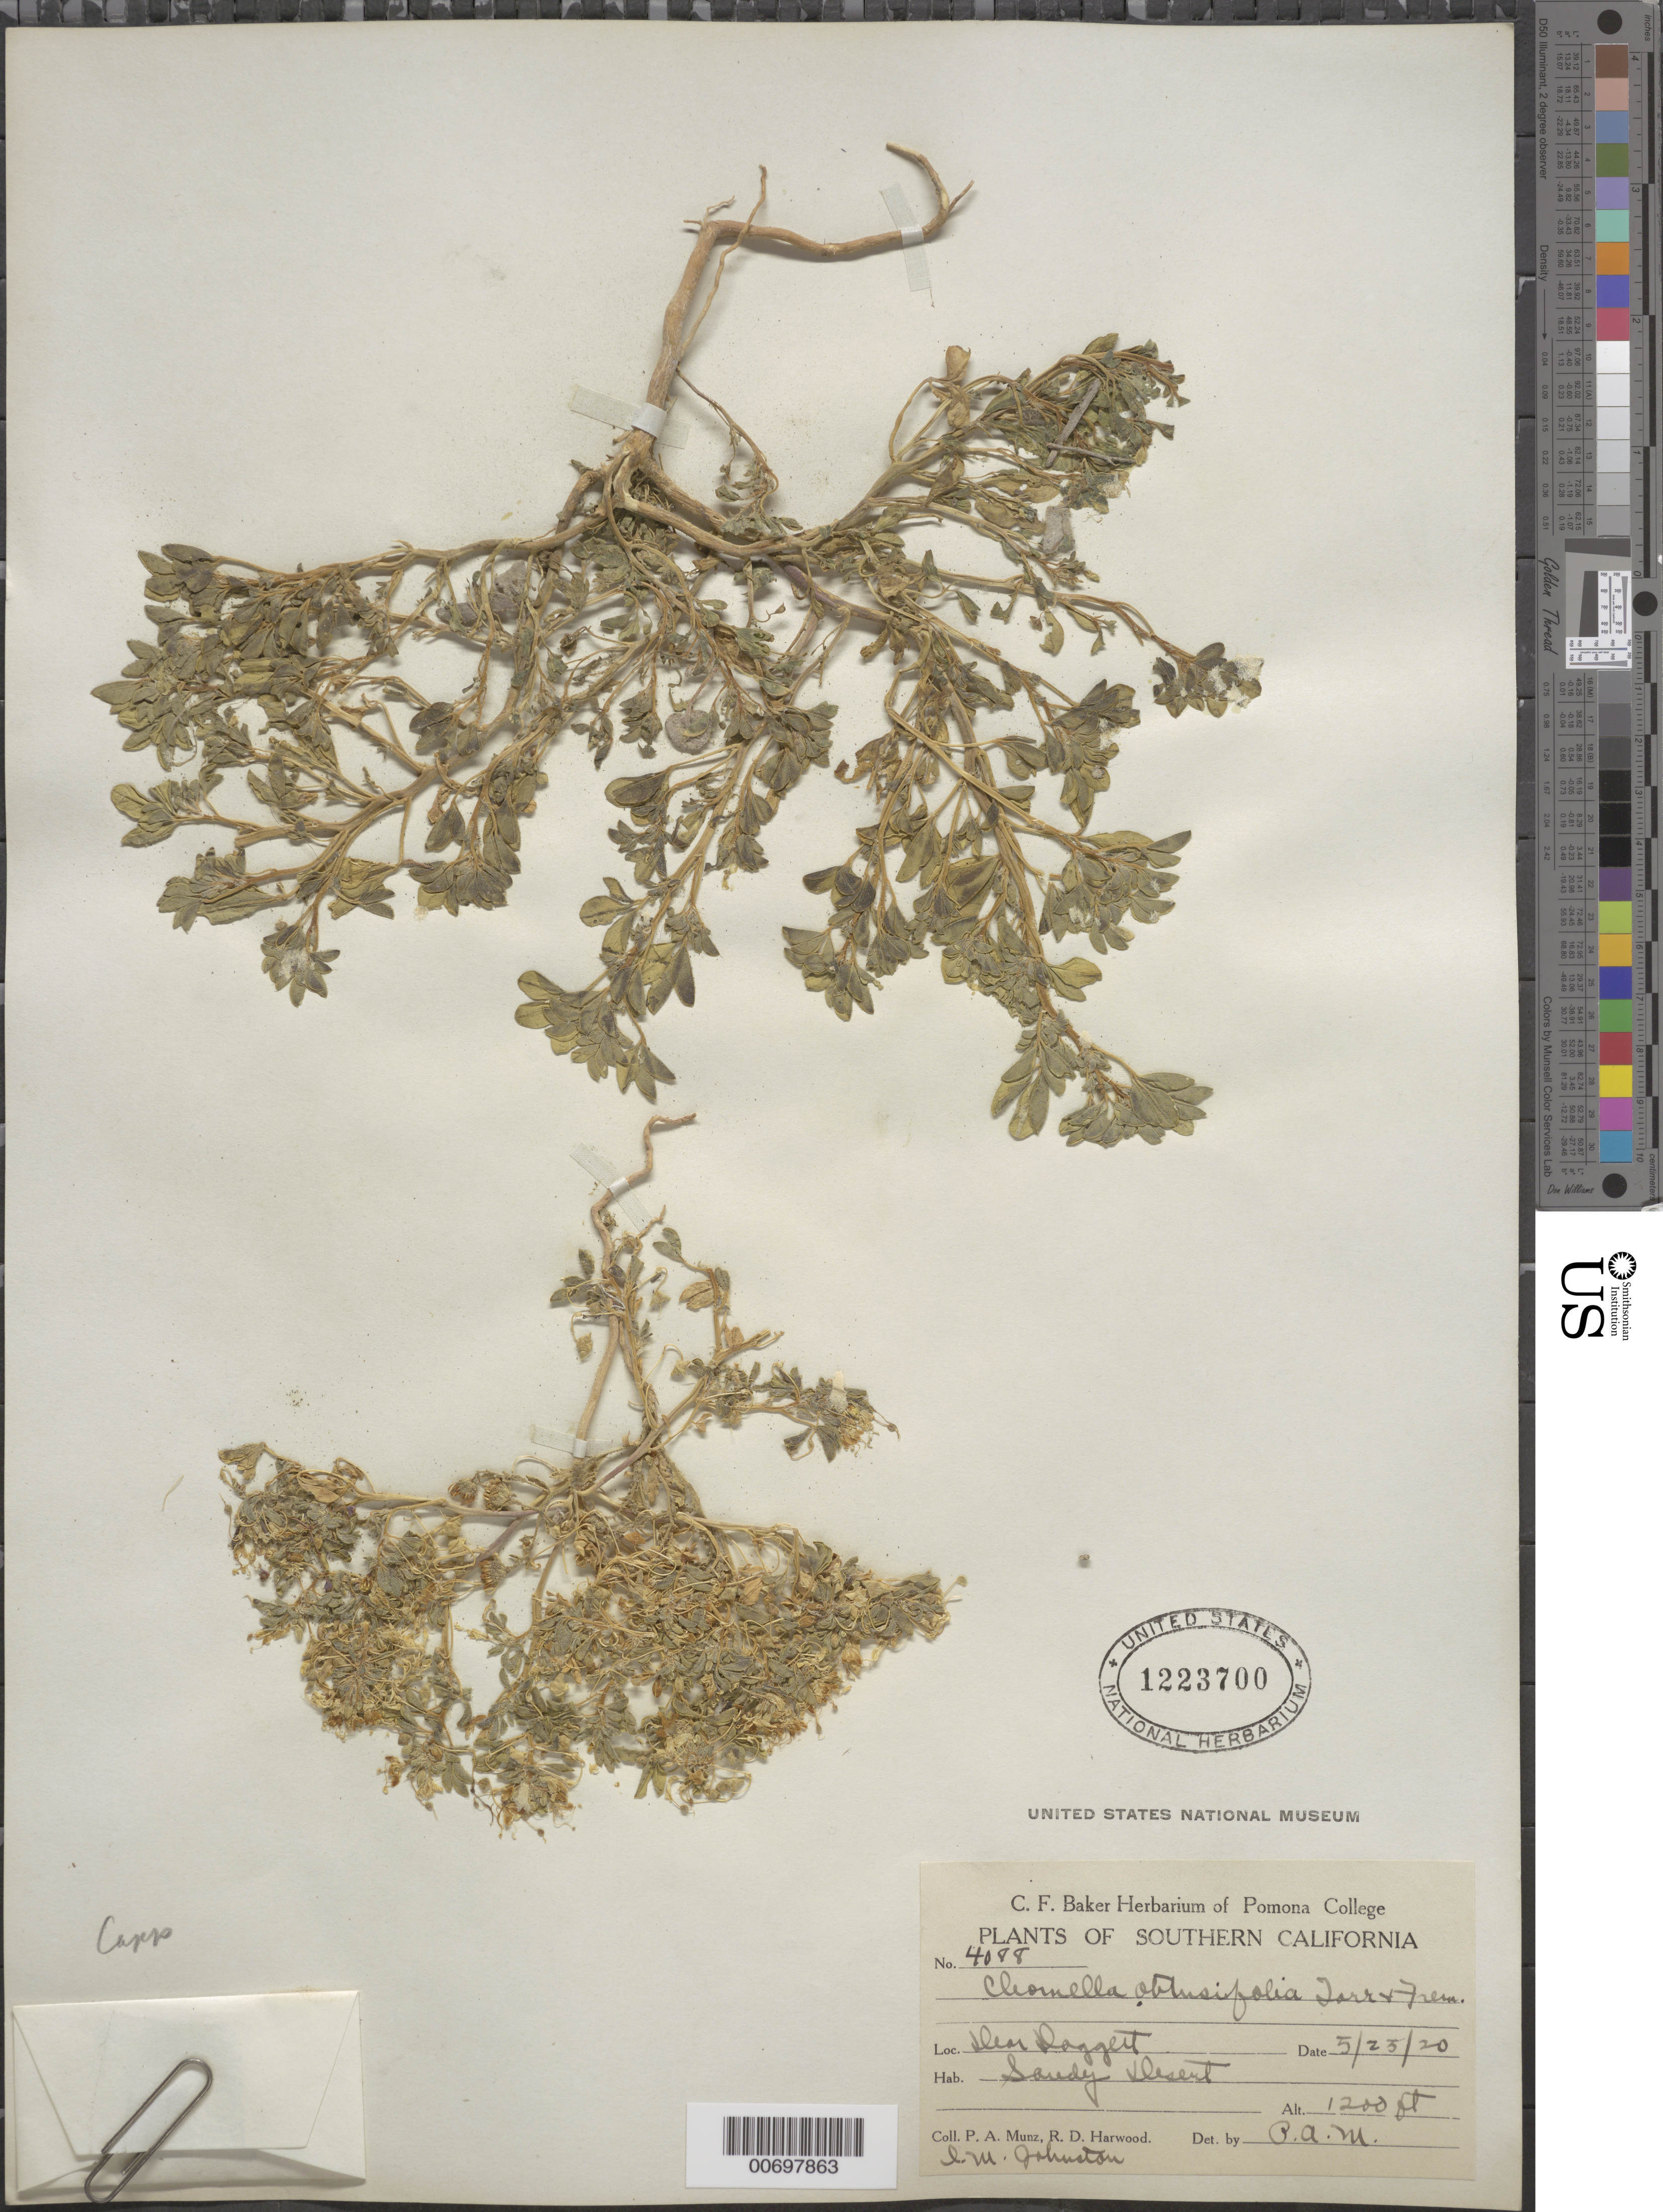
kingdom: Plantae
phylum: Tracheophyta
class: Magnoliopsida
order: Brassicales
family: Cleomaceae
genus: Cleomella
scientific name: Cleomella obtusifolia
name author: Torr. & Frém.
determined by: Munz, Philip A.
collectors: P. A. Munz, R. Harwood & I.M. Johnston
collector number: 4088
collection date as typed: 25 May 1920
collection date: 1920-05-25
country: United States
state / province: California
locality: Dear(?) Daggert(?)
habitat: Sandy Desert.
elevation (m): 366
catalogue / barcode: US 1223700